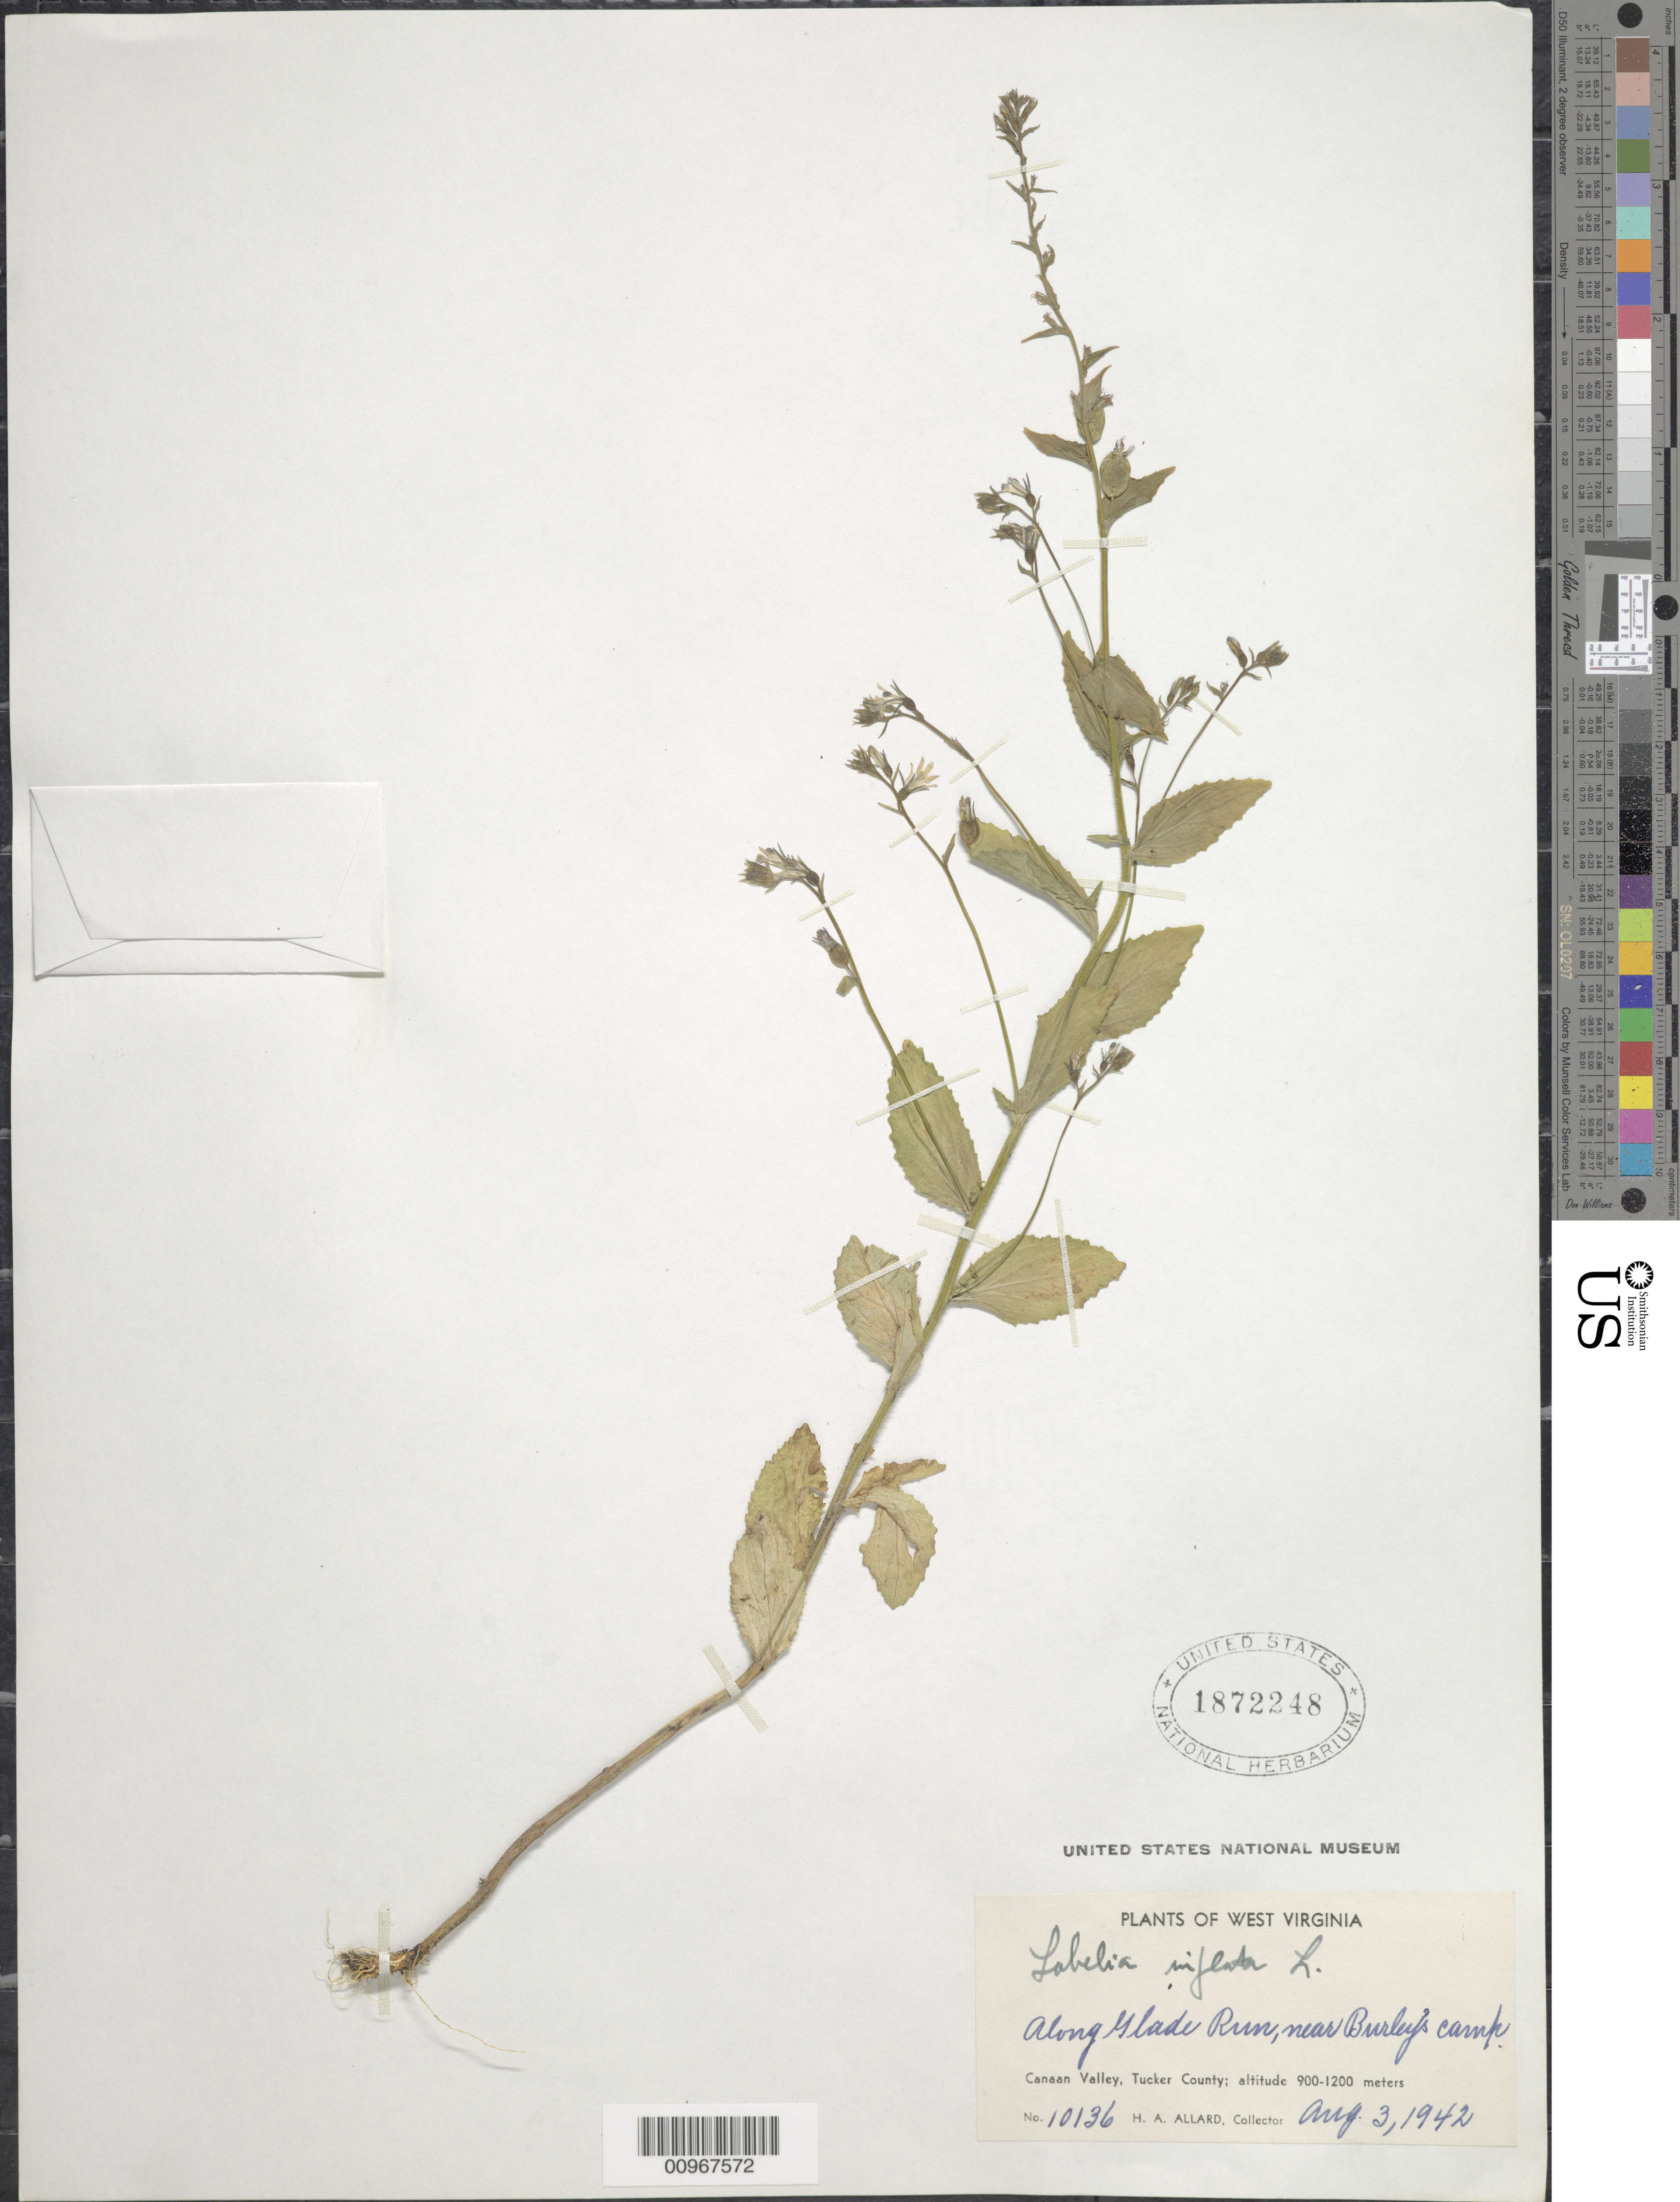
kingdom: Plantae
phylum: Tracheophyta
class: Magnoliopsida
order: Asterales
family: Campanulaceae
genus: Lobelia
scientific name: Lobelia inflata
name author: L.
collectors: H. A. Allard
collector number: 10136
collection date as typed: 03 Aug 1942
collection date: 1942-08-03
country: United States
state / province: West Virginia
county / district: Tucker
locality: Along Glade river, near Burley's camp, Cannan Tucker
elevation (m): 274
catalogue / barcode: US 1872248